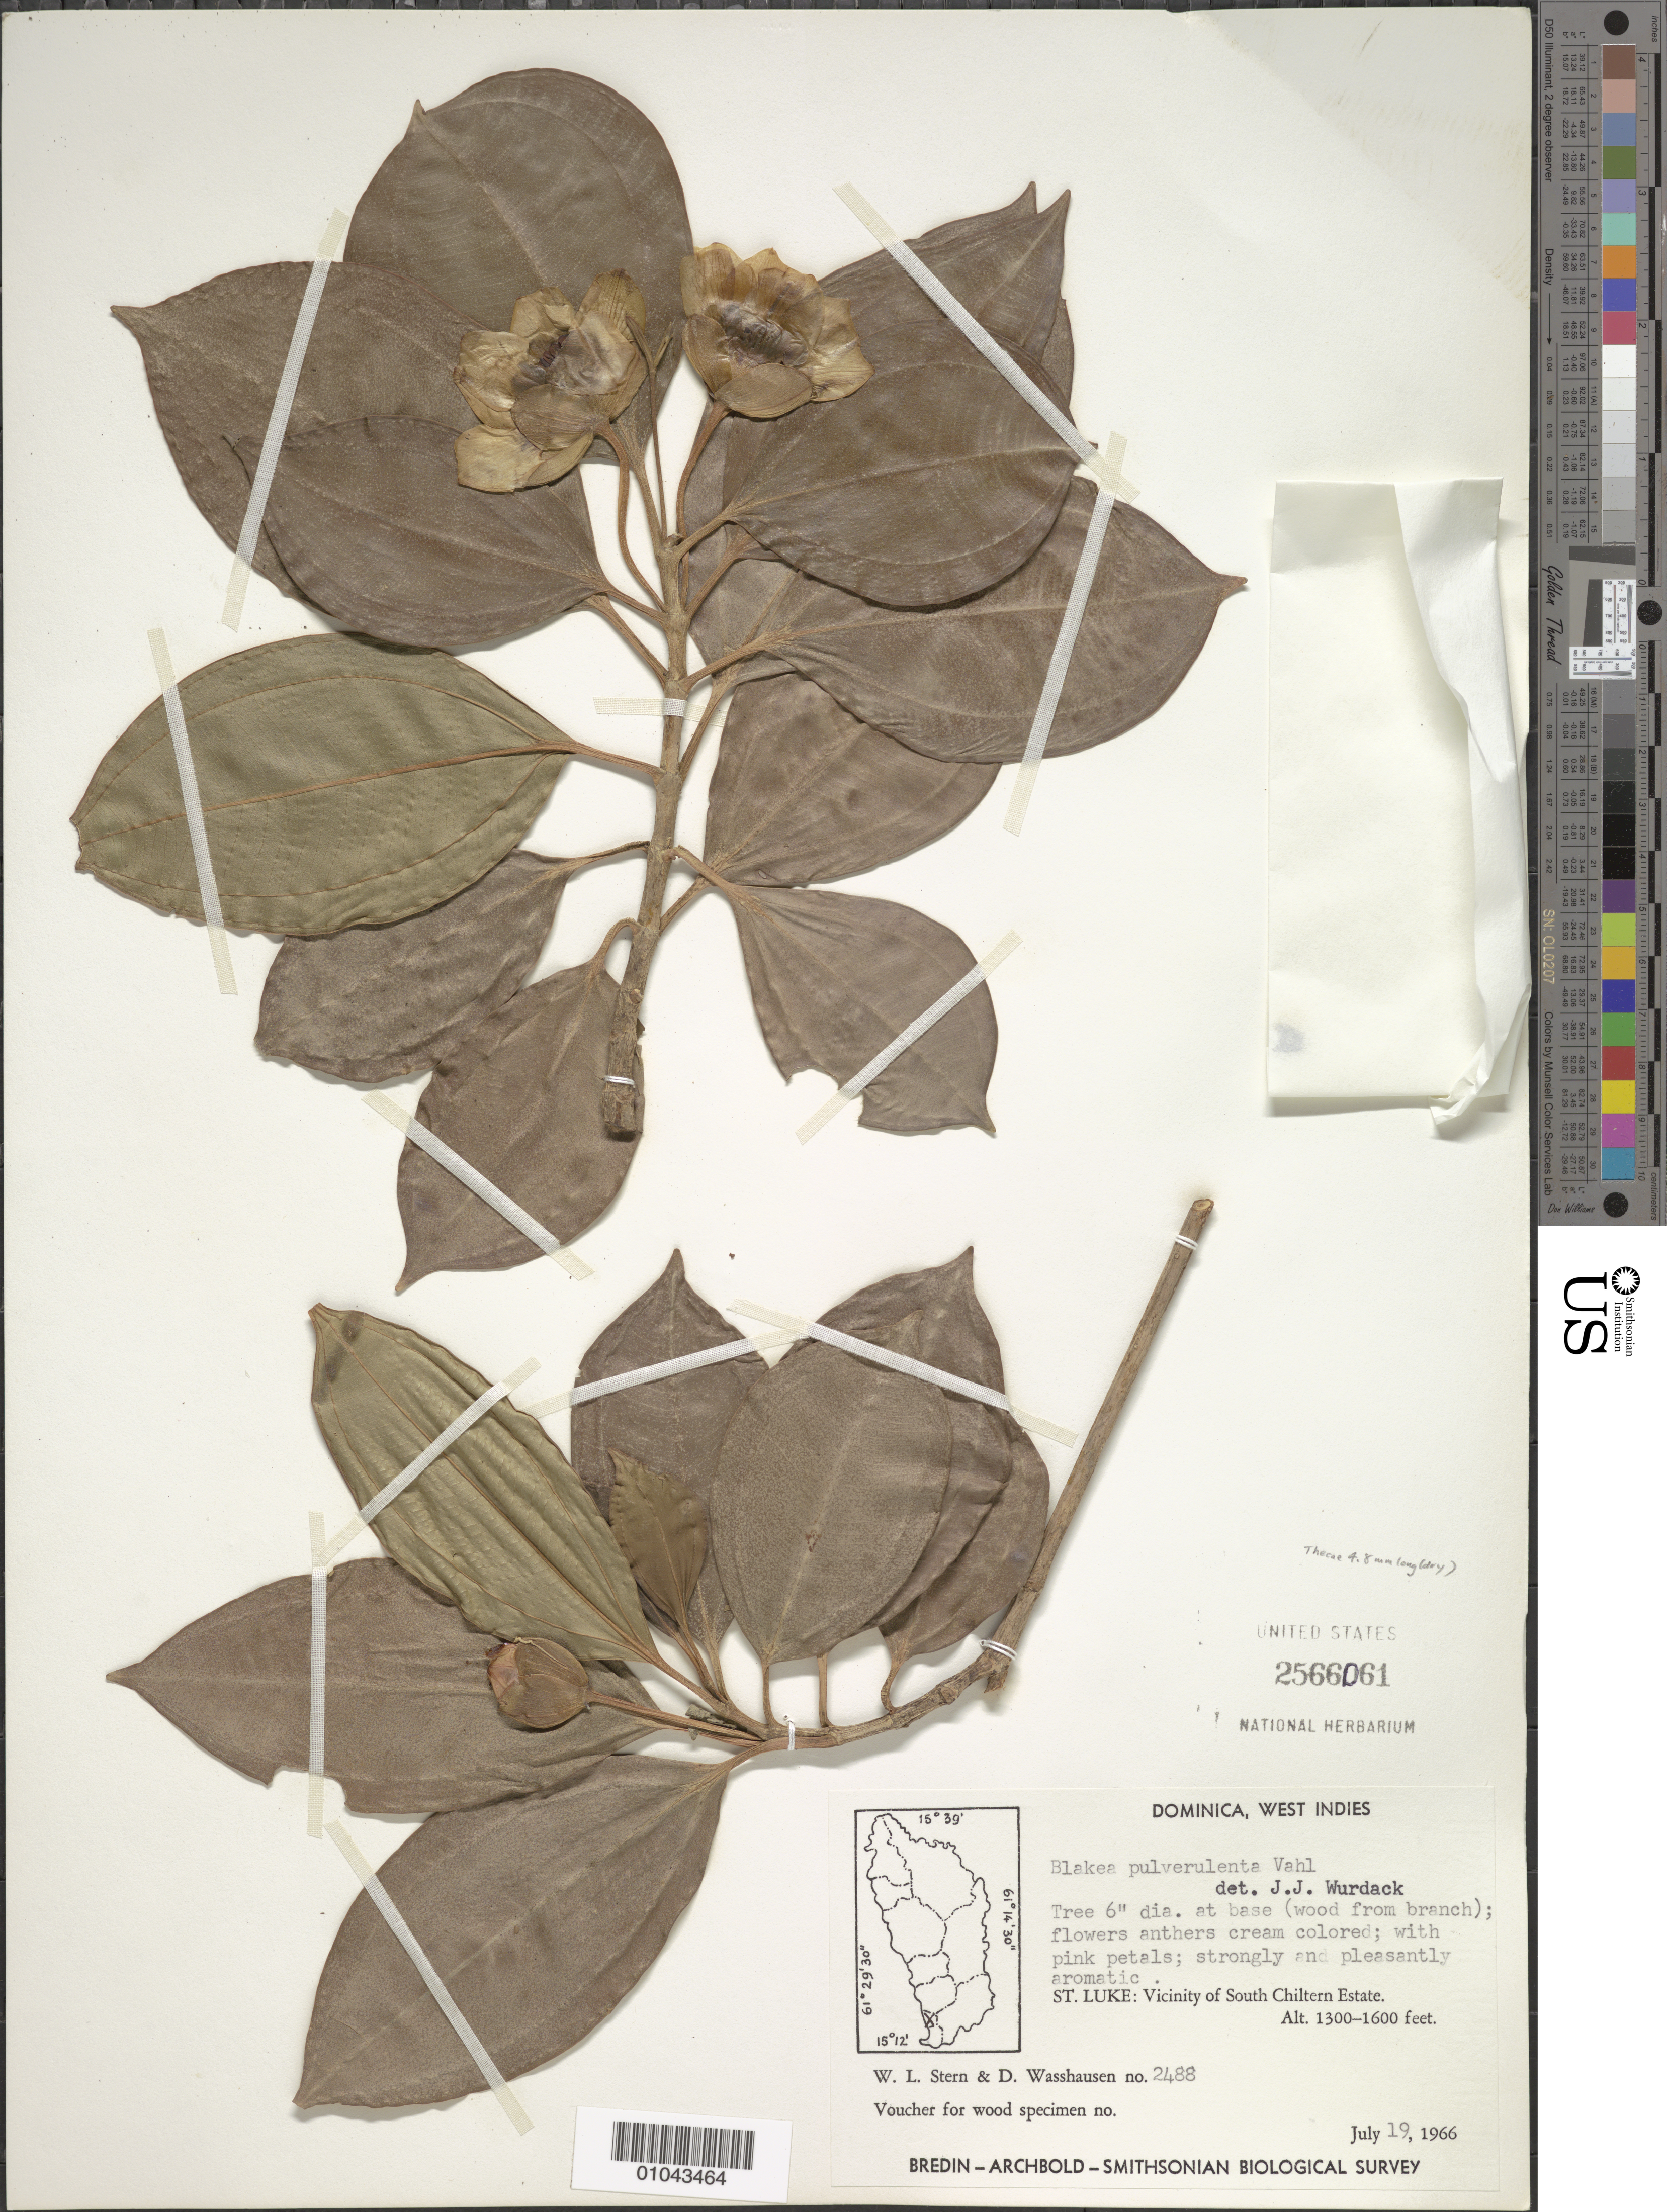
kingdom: Plantae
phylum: Tracheophyta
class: Magnoliopsida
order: Myrtales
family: Melastomataceae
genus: Blakea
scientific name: Blakea pulverulenta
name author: Vahl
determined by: Wurdack, John J., (US), US (UNITED STATES)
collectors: W. L. Stern & D. C. Wasshausen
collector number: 2488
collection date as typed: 19 Jul 1966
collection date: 1966-07-19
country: Dominica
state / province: St. Luke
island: Dominica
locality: Vicinity of South Chiltern Estate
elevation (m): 396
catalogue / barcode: US 2566061